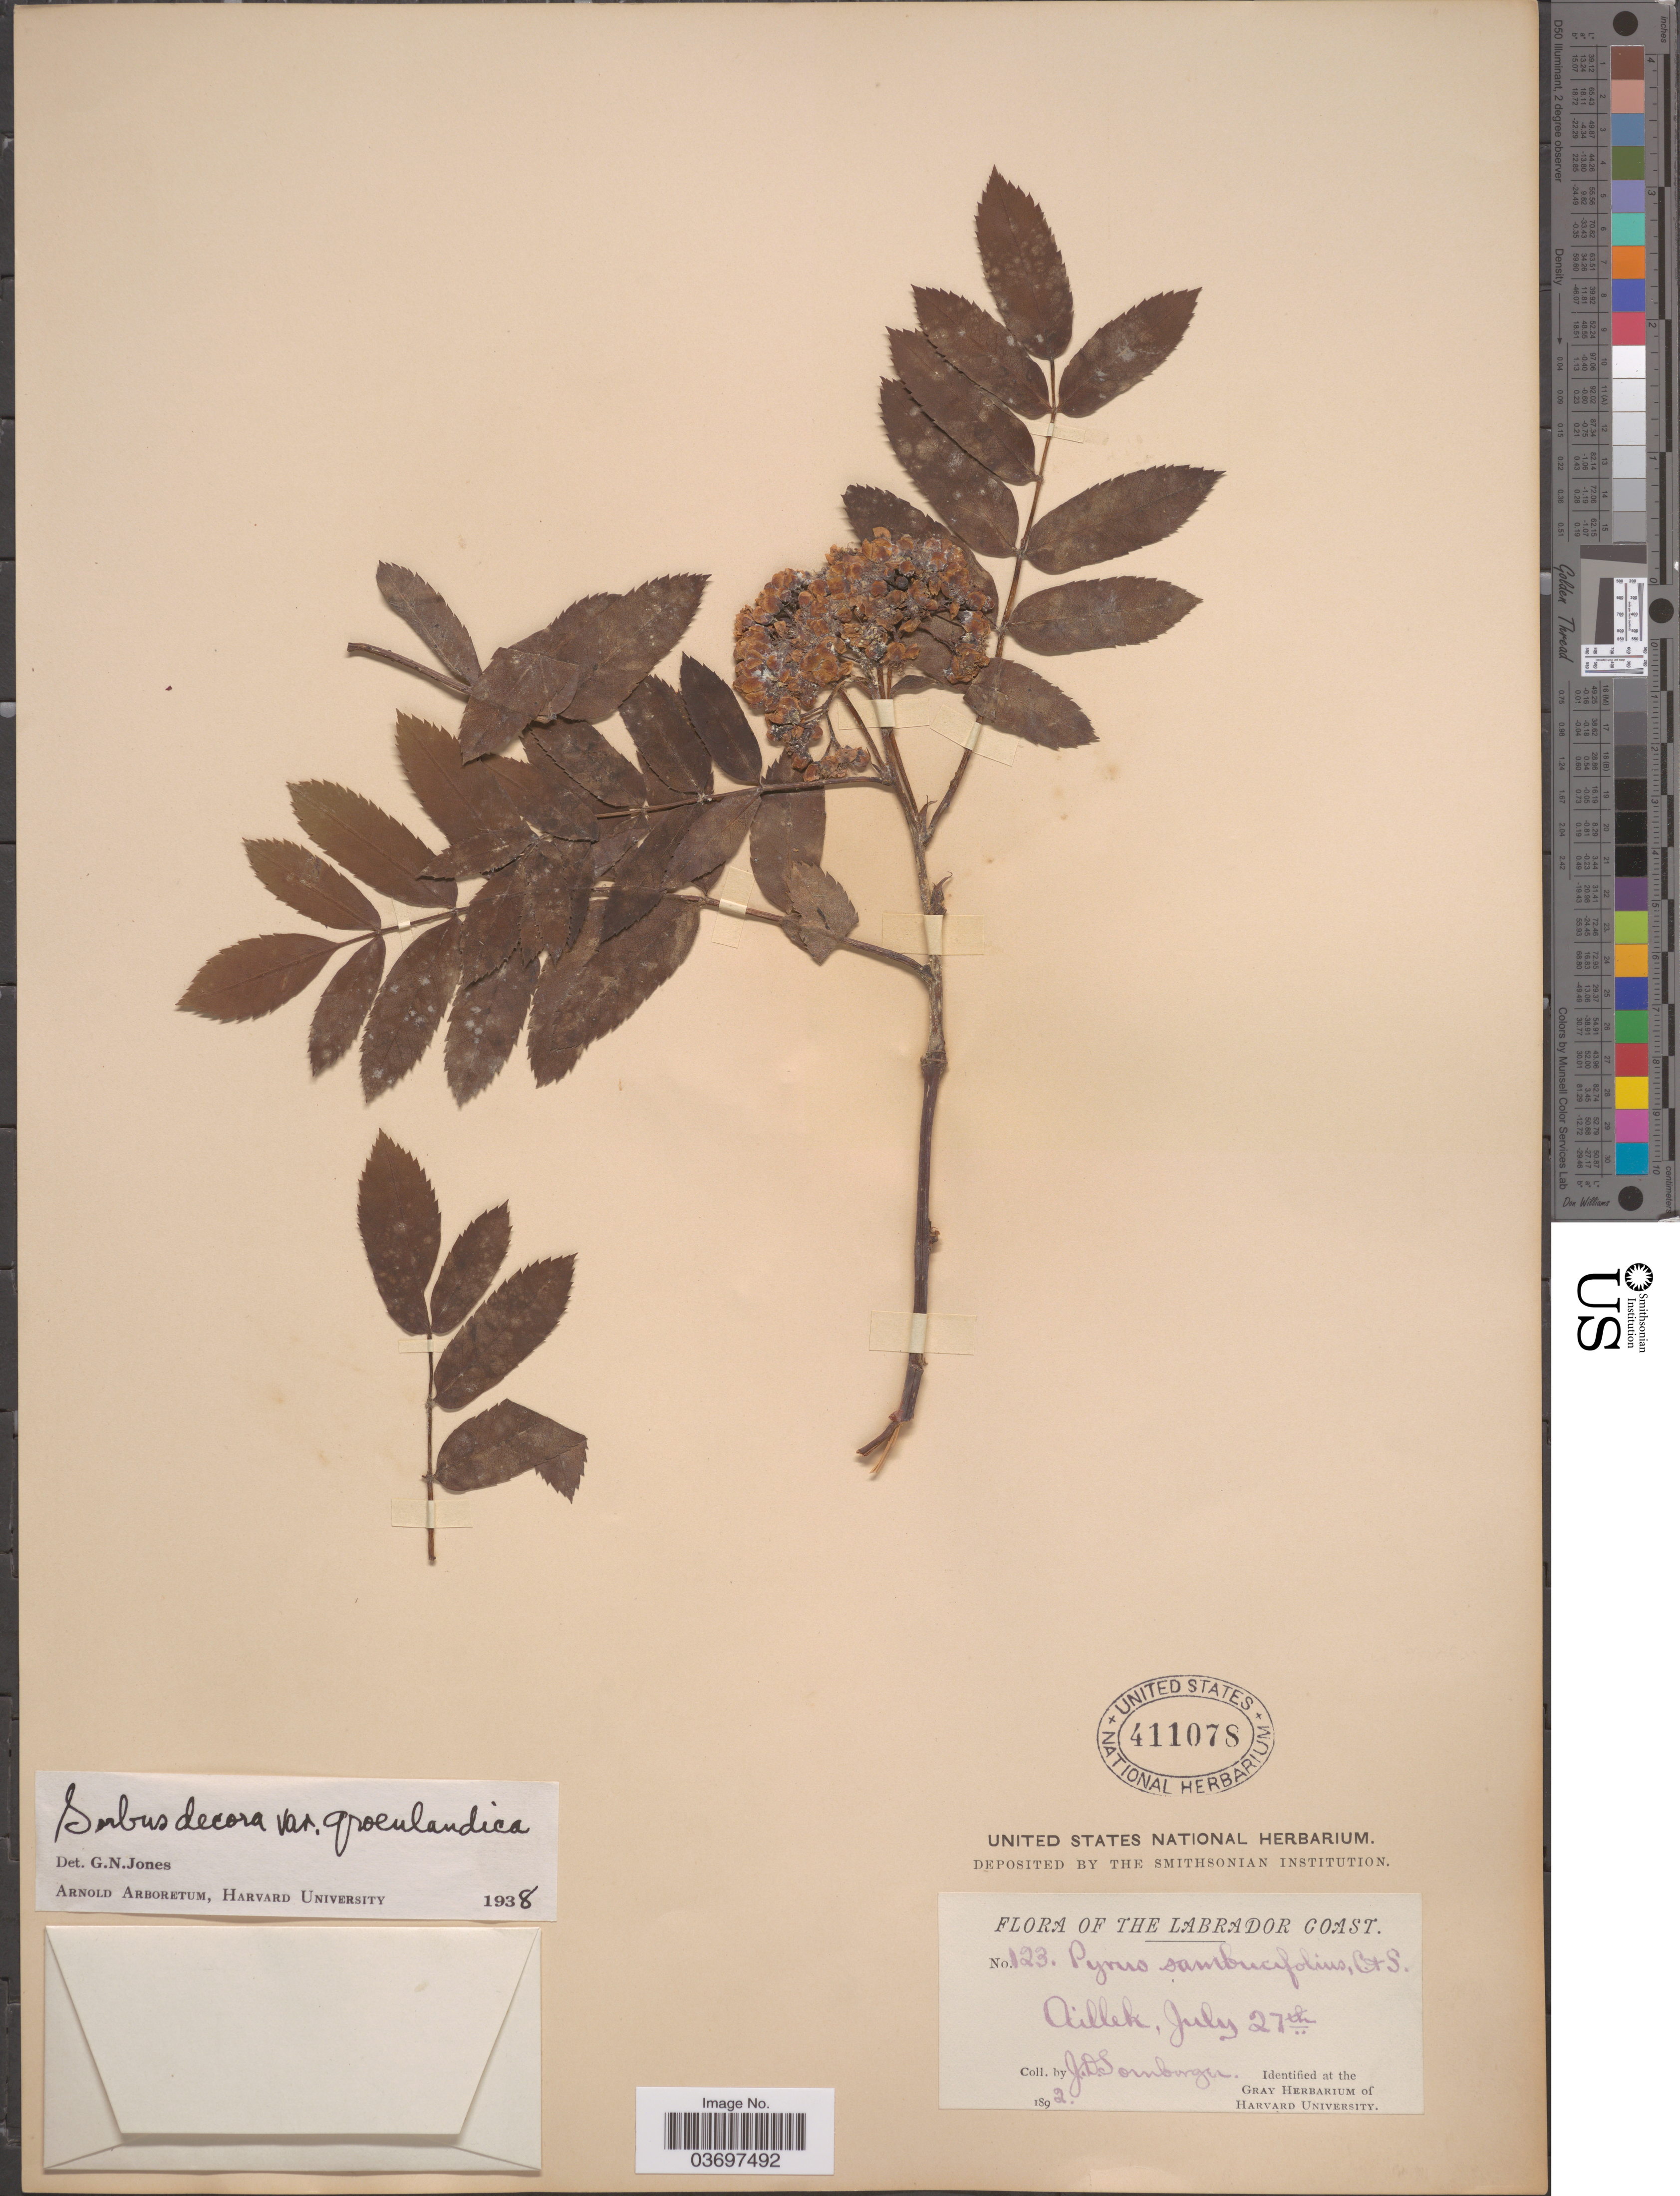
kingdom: Plantae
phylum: Tracheophyta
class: Magnoliopsida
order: Rosales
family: Rosaceae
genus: Sorbus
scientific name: Sorbus decora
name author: (Sarg.) C.K. Schneid.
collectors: J. Sornborger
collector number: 123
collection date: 1892-07-27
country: Canada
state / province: Newfoundland and Labrador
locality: The Labrador Coast. Aillek.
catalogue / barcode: US 411078